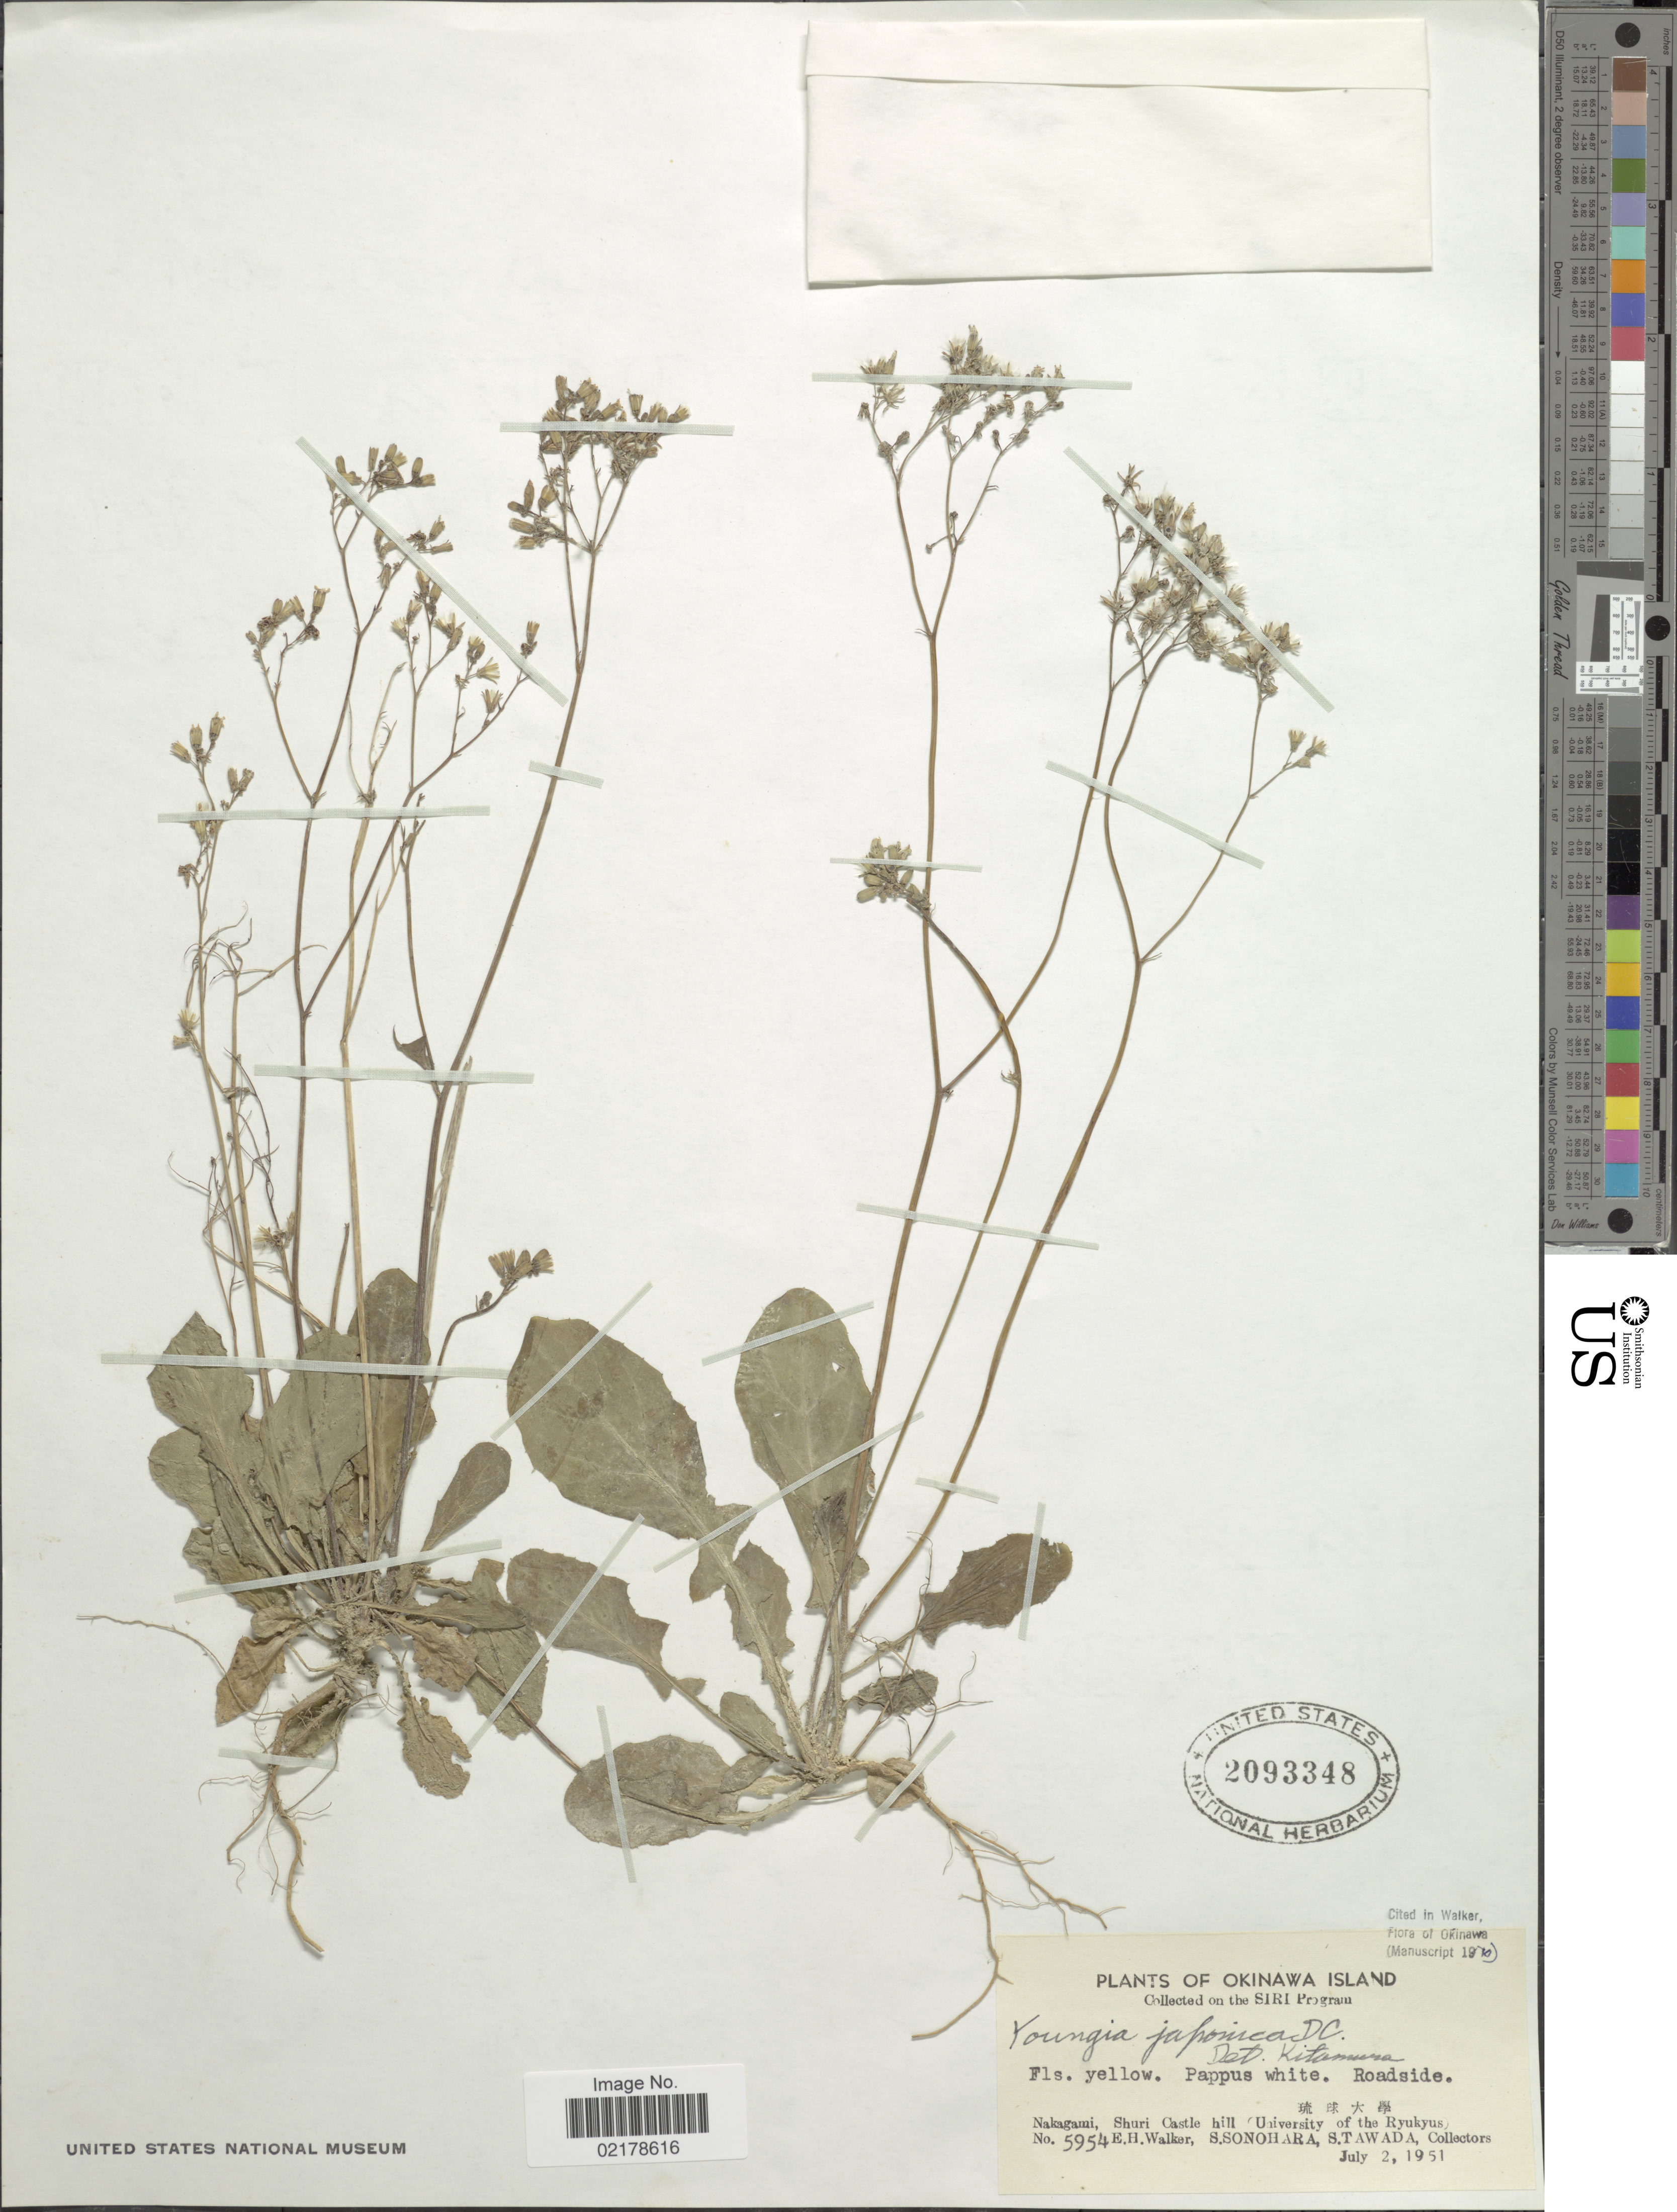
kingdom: Plantae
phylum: Tracheophyta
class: Magnoliopsida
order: Asterales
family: Asteraceae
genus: Youngia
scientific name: Youngia japonica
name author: (L.) DC.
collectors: E. H. Walker, S. Sonohara & S. Tawada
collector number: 5954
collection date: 1951-07-02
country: Japan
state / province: Okinawa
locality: Okinawa Island. SIRI Program. Nakagami, Shuri Castle hill (University of the Ryukyus)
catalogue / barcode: US 2093348